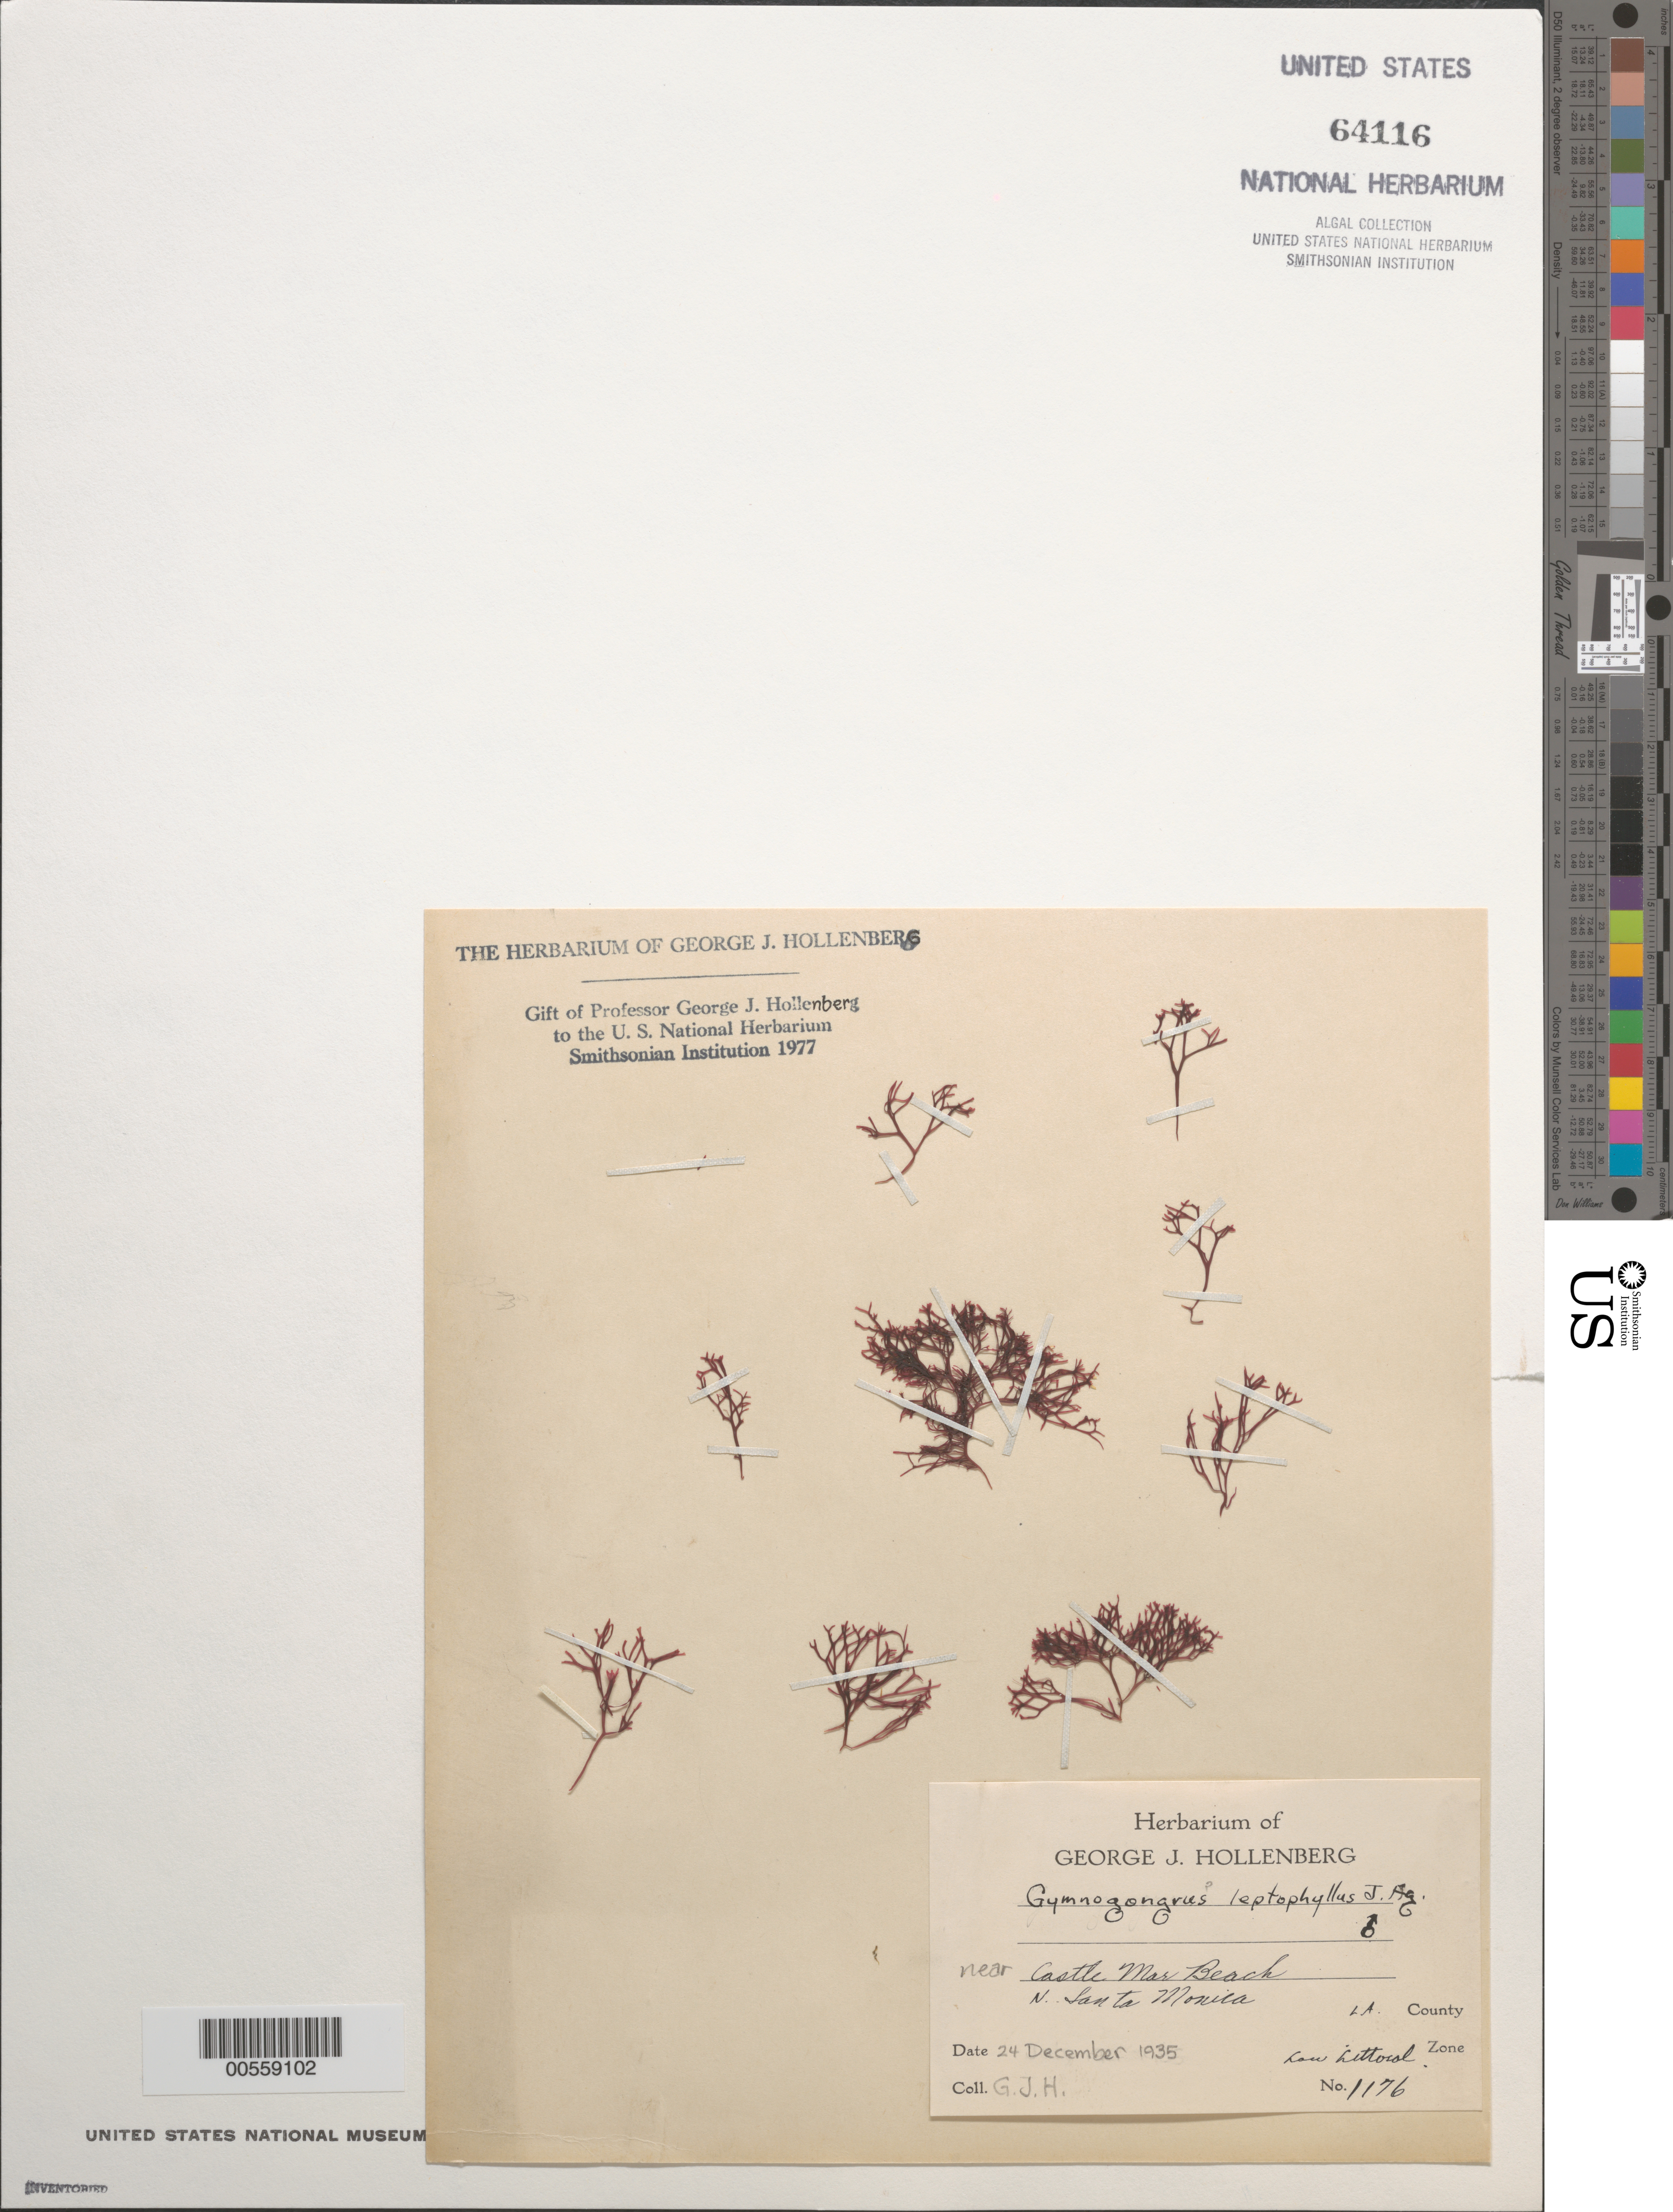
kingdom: Plantae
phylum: Rhodophyta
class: Florideophyceae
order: Gigartinales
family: Phyllophoraceae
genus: Besa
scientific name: Besa leptophylla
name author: (J. Agardh) M.S.Calderon & K.A. Miller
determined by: Algae name updating Project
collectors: G. Hollenberg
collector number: GJH 1176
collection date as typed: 24 Dec 1935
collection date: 1935-12-24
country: United States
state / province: California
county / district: Los Angeles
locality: Near Castle Mar Beach, north of Santa Monica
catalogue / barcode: US 64116